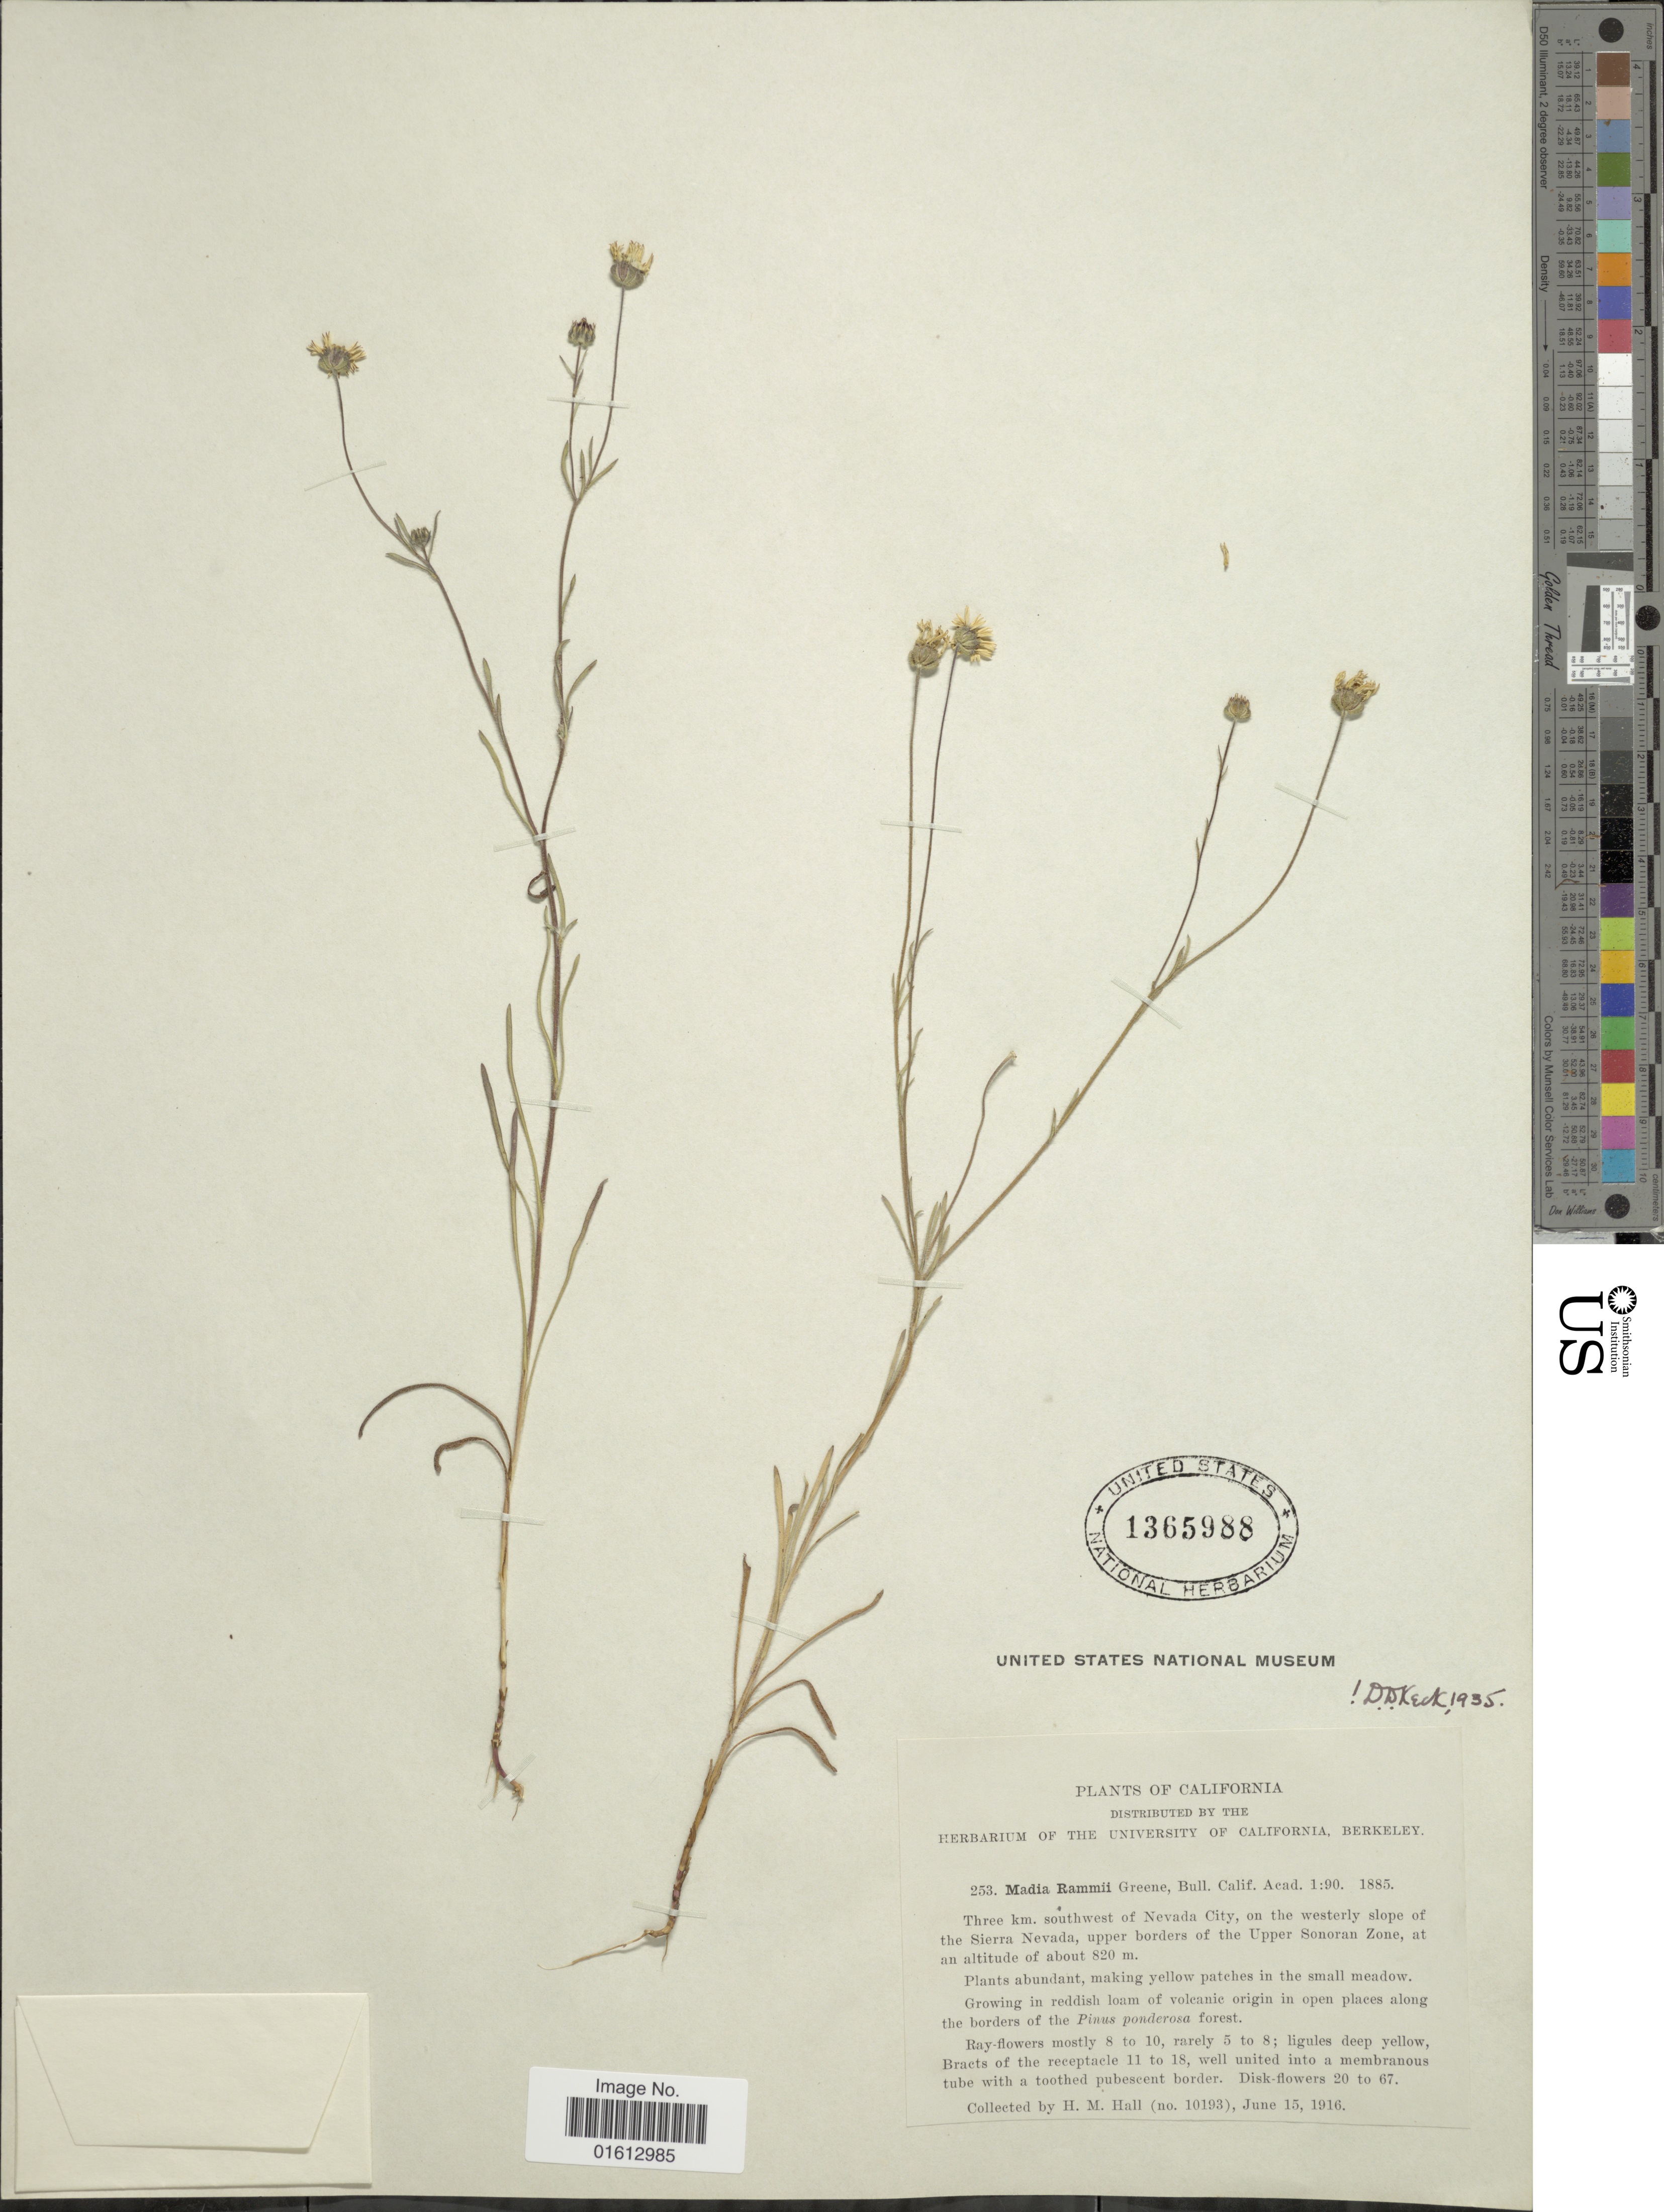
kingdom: Plantae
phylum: Tracheophyta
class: Magnoliopsida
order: Asterales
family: Asteraceae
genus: Madia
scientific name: Madia rammii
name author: Greene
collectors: H. M. Hall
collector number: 10193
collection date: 1916-06-15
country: United States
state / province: California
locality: California, three km. southwest of Nevada City, in the westerly slope of the Sierra Necada, upper borders of the Upper Sonoran Zone,.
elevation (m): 820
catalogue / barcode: US 1365988